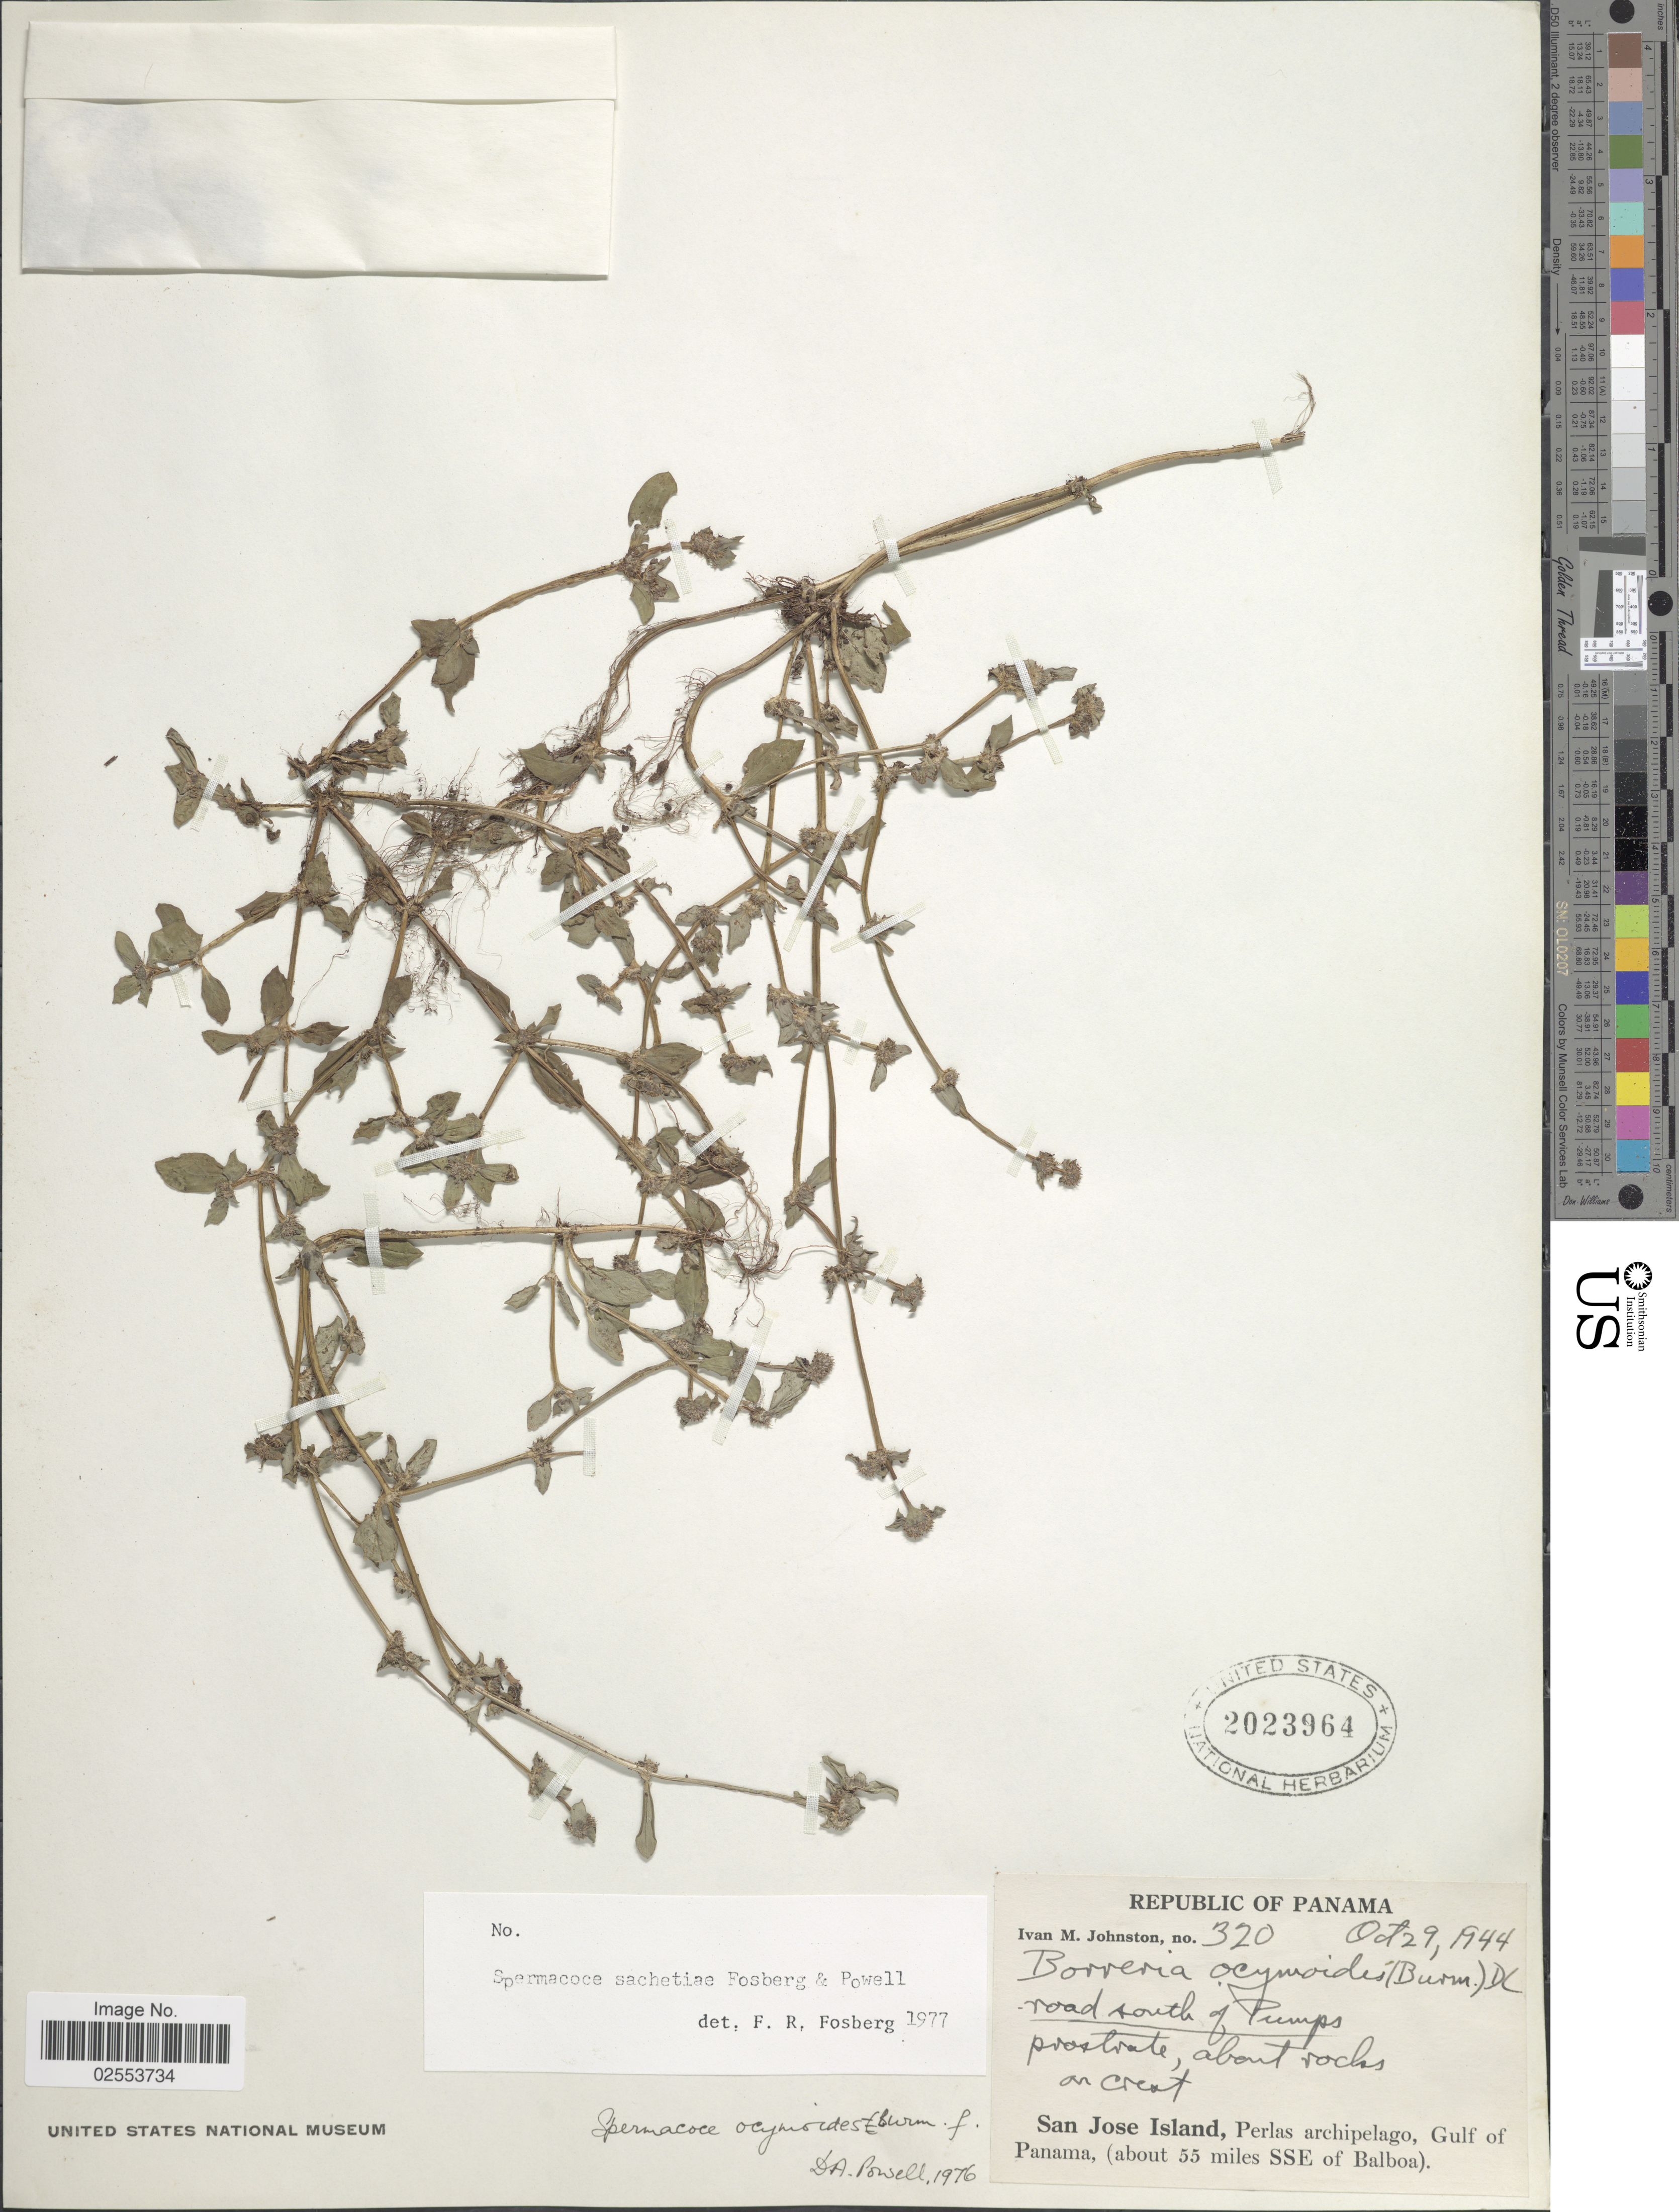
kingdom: Plantae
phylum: Tracheophyta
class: Magnoliopsida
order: Gentianales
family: Rubiaceae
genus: Spermacoce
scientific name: Spermacoce sachetiae Fosberg & D.A. Powell sp. nov. ined.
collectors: I.M. Johnston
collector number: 320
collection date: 1944-10-29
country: Panama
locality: Road south of Pumps, on crest, San Jose Island, Perlas archipelago, Gulf of Panama, (about 55 miles SSE of Balboa).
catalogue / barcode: US 2023964